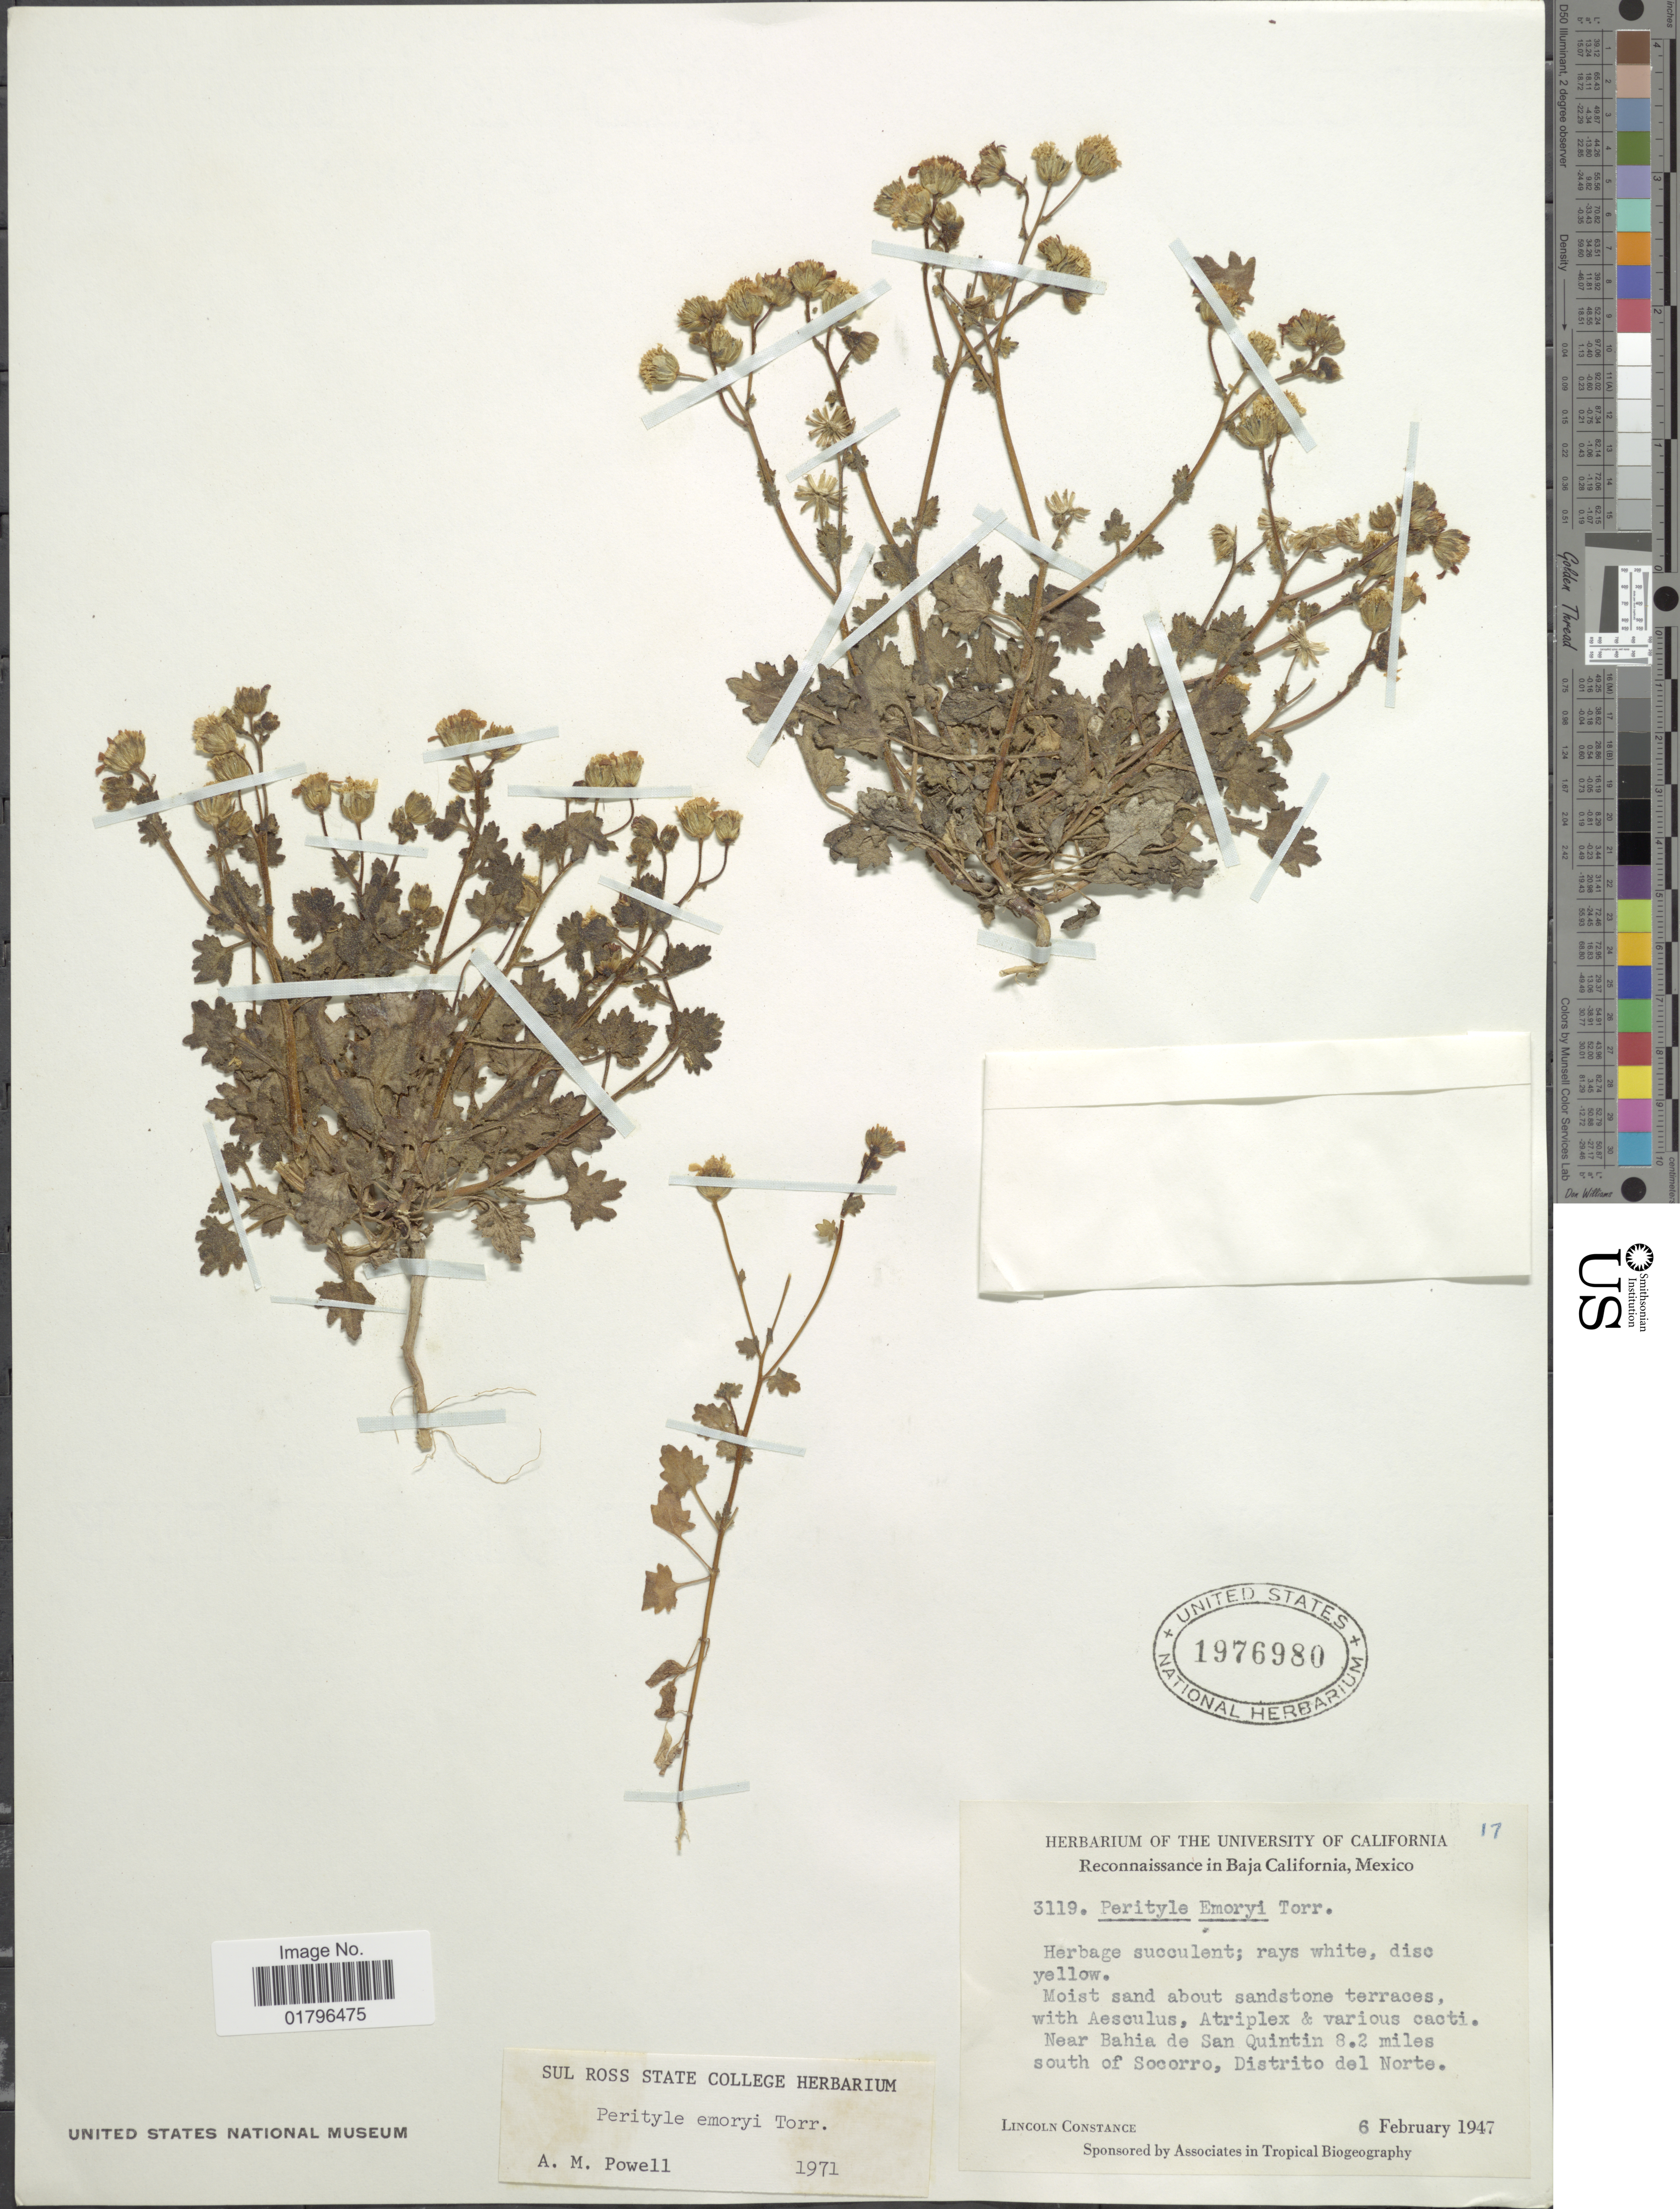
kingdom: Plantae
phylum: Tracheophyta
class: Magnoliopsida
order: Asterales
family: Asteraceae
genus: Perityle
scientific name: Perityle emoryi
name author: Torr.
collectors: L. Constance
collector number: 3119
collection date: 1947-02-06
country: Mexico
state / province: Baja California Sur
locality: Near bahia de San Quintin 8.2 miles south of Socorro, Distrito del Norte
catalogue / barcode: US 1976980